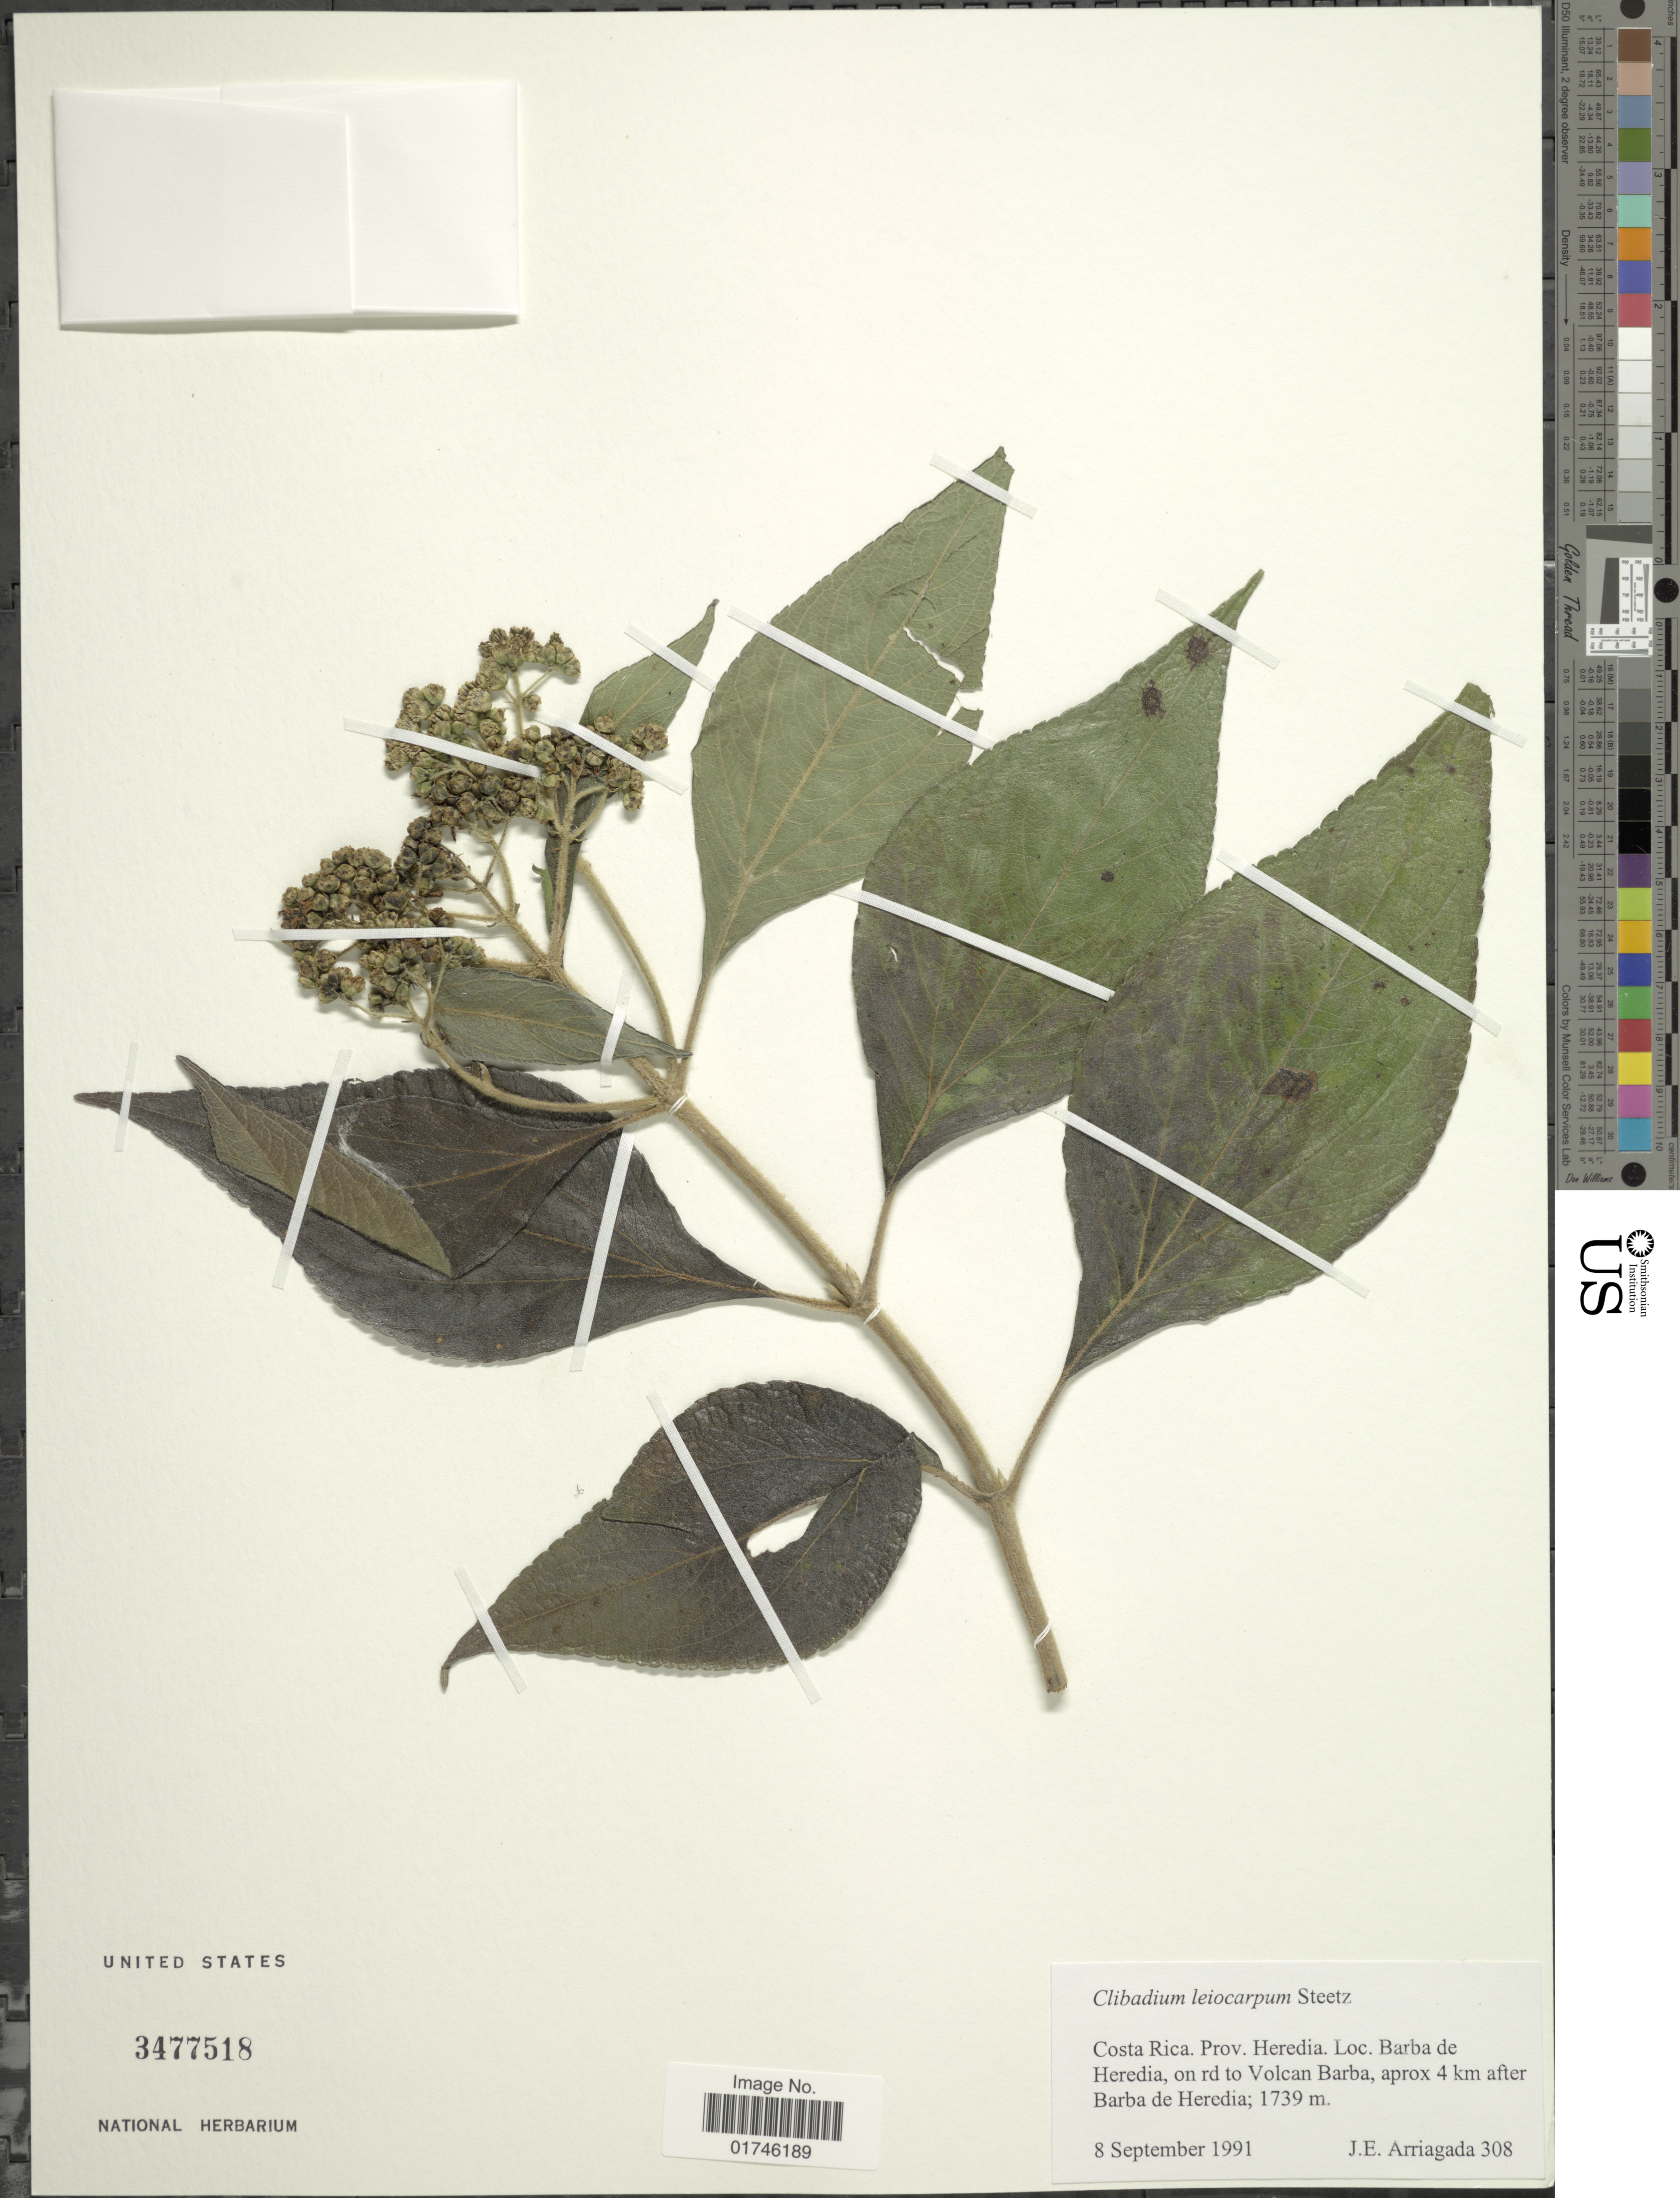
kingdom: Plantae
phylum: Tracheophyta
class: Magnoliopsida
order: Asterales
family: Asteraceae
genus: Clibadium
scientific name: Clibadium leiocarpum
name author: Steetz in Seem.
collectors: J. Arriagada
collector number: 308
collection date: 1991-09-08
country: Costa Rica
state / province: Heredia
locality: Costa Rica. Prov. Heredia. Barba de Heredia, on rd to Volcan Barba, aprox 4 km after Barba de Heredia.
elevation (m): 1739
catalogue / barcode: US 3477518